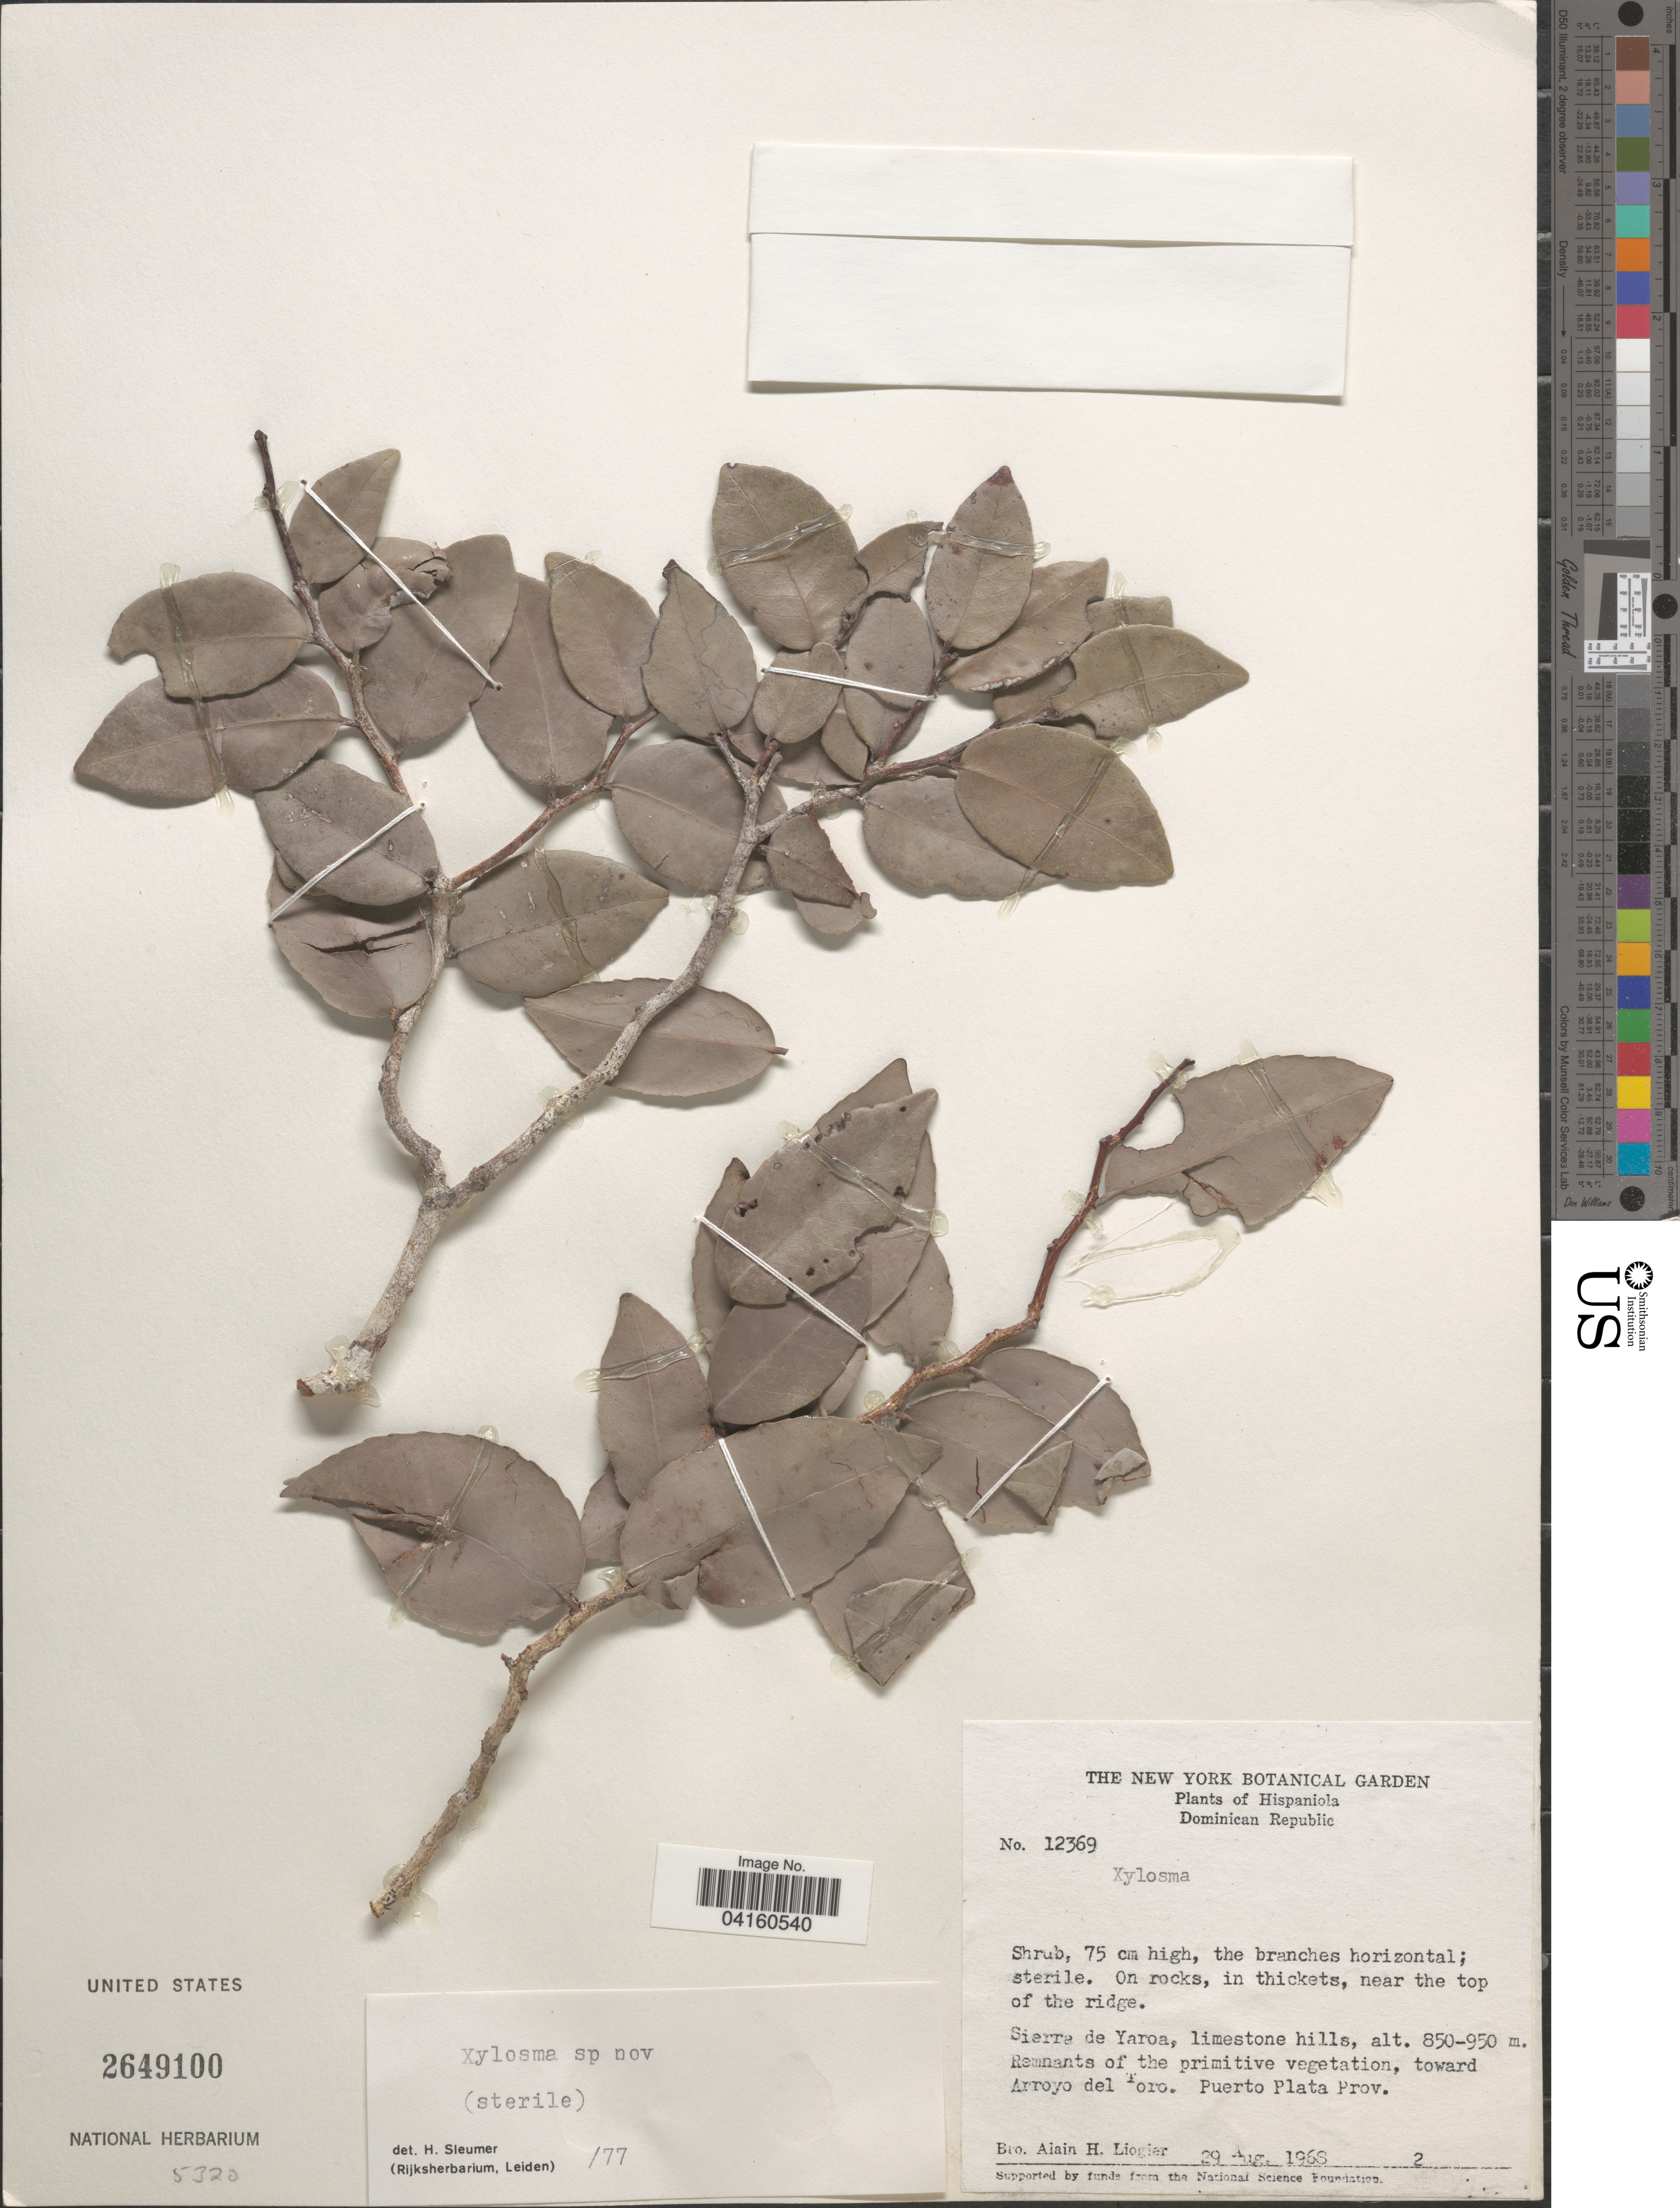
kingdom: Plantae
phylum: Tracheophyta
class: Magnoliopsida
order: Malpighiales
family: Salicaceae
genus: Xylosma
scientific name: Xylosma sp.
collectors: A. H. Liogier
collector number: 12369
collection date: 1968-08-29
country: Dominican Republic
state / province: Puerto Plata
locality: Hispaniola. Sierra de Yaroa. Toward Arroyo del Toro.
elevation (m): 850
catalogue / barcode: US 2649100